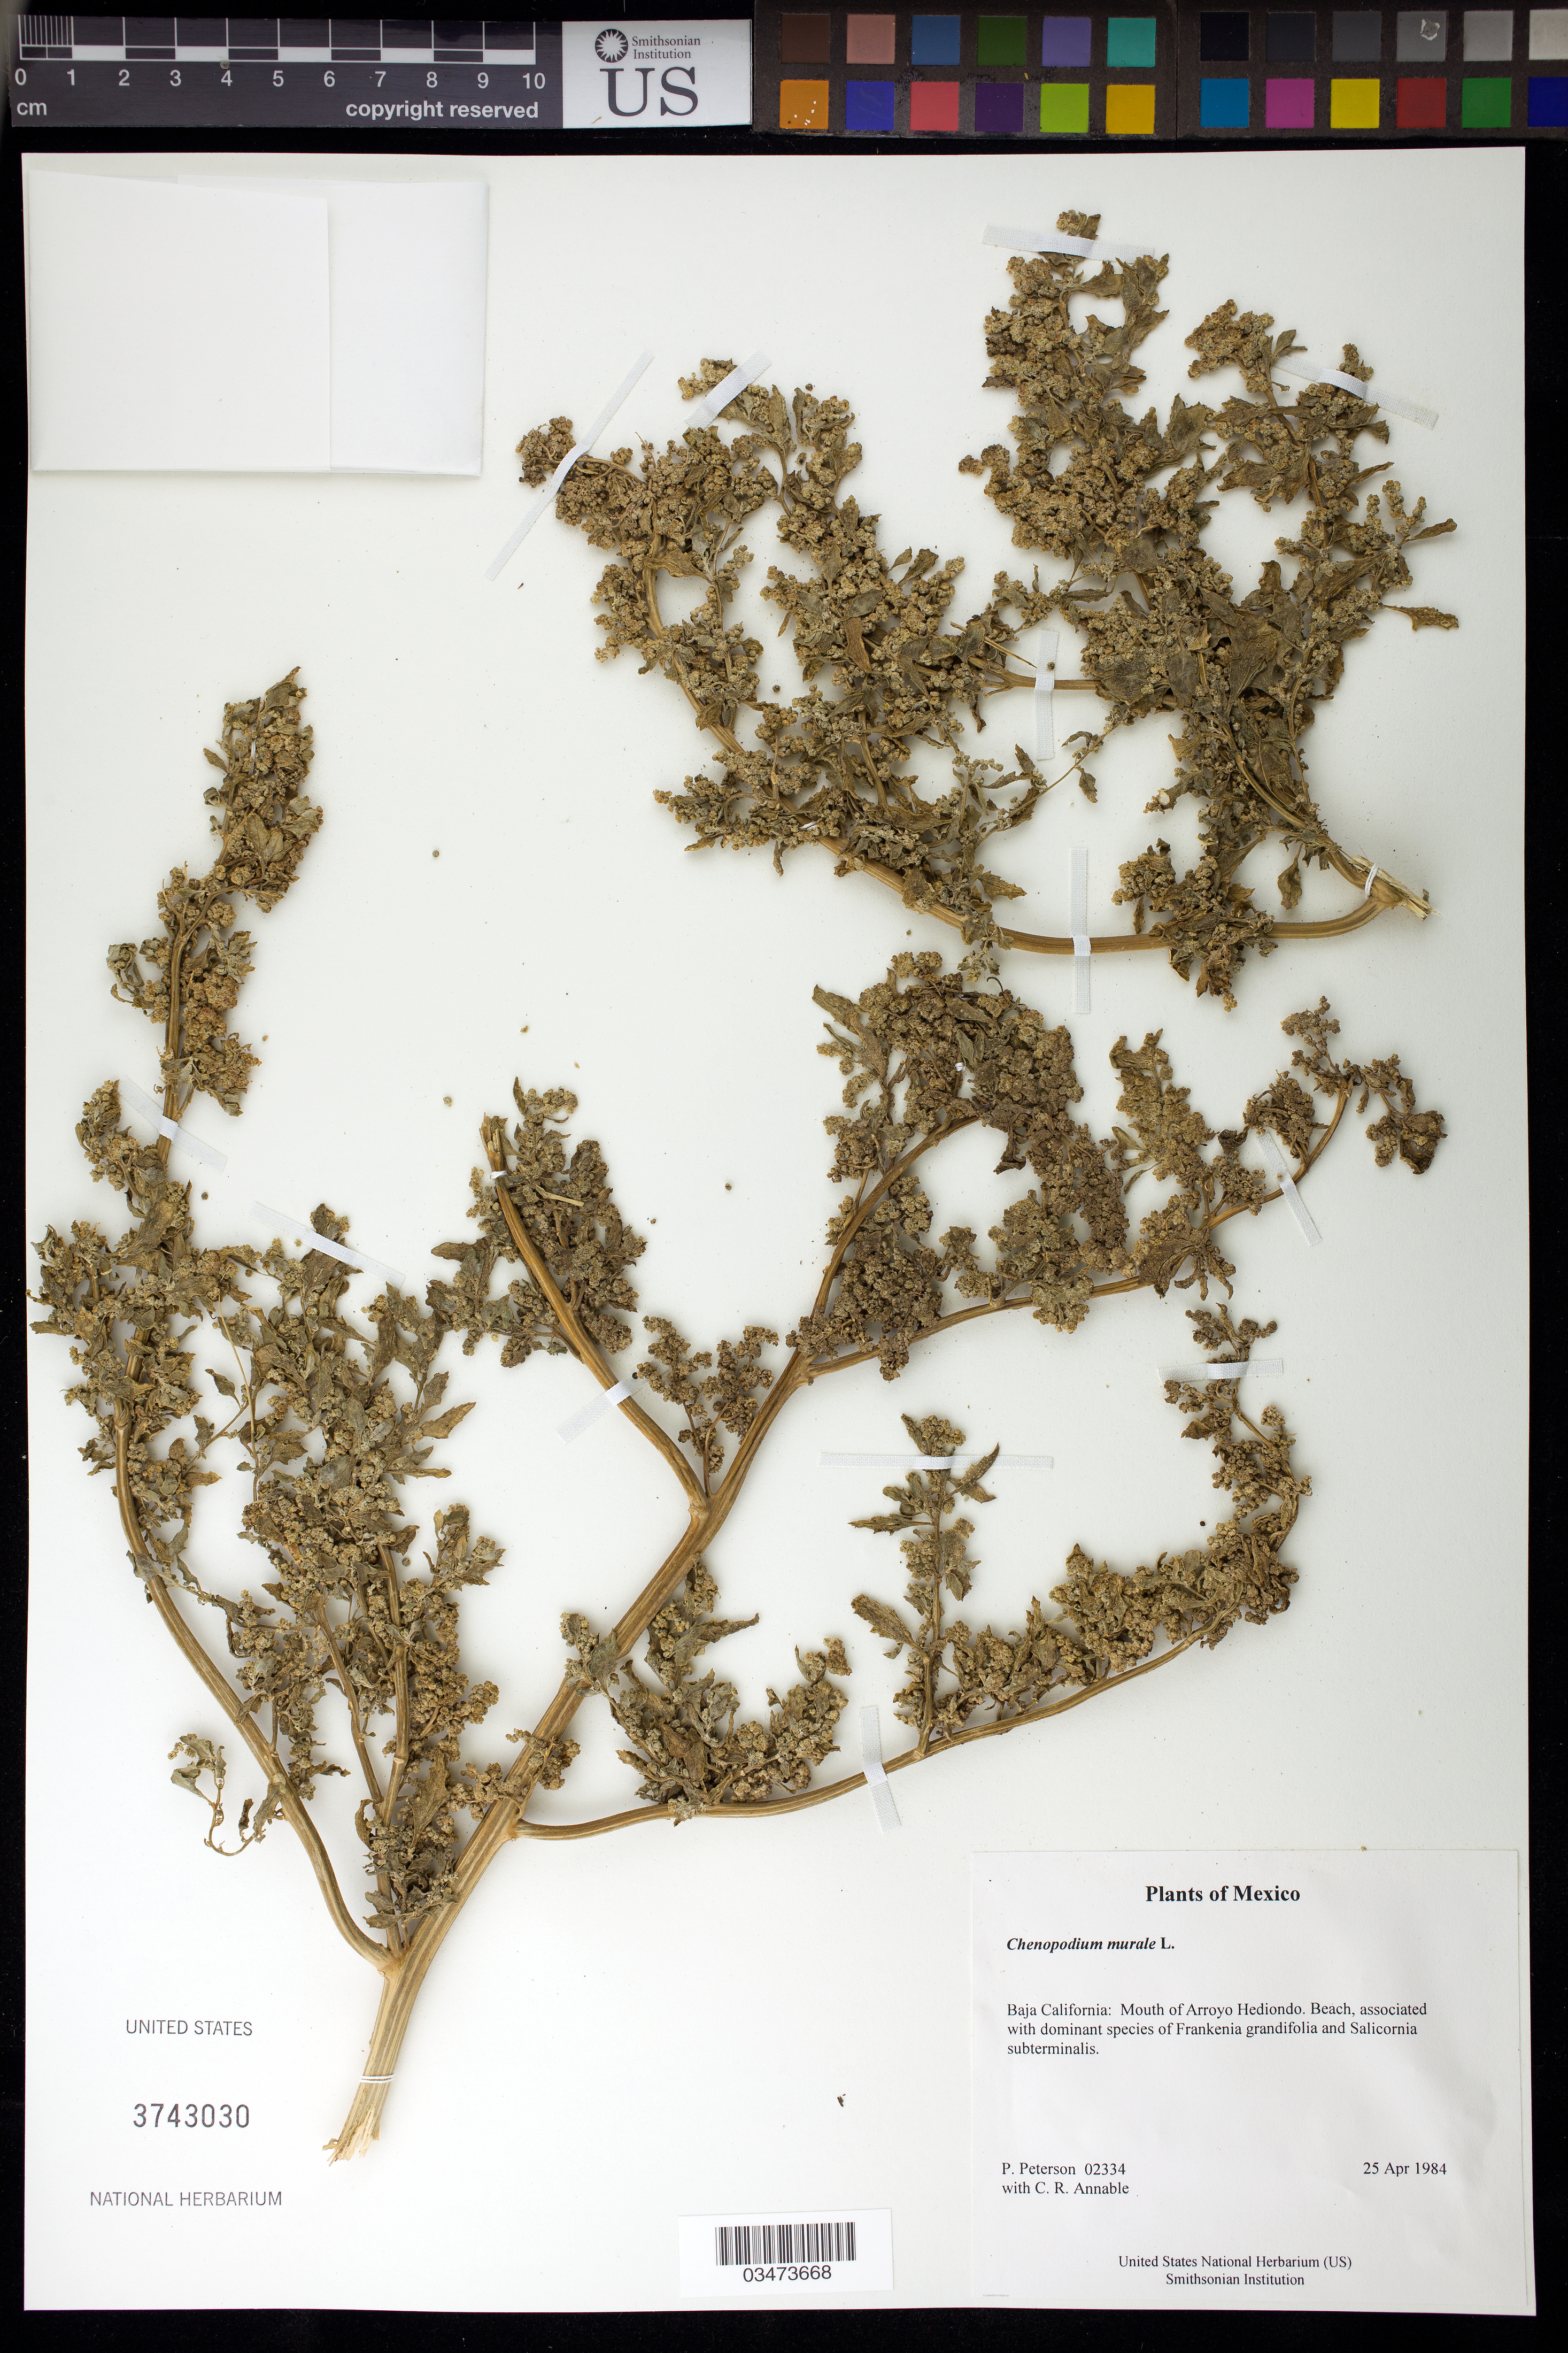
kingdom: Plantae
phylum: Tracheophyta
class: Magnoliopsida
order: Caryophyllales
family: Amaranthaceae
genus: Chenopodium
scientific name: Chenopodium murale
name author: L.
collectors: P. M. Peterson & C. R. Annable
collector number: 02334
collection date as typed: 25 Apr 1984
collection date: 1984-04-25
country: Mexico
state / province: Baja California Norte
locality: Mouth of Arroyo Hediondo.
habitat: Beach, associated with dominant species of Frankenia grandifolia and Salicornia subterminalis.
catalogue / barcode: US 3743030